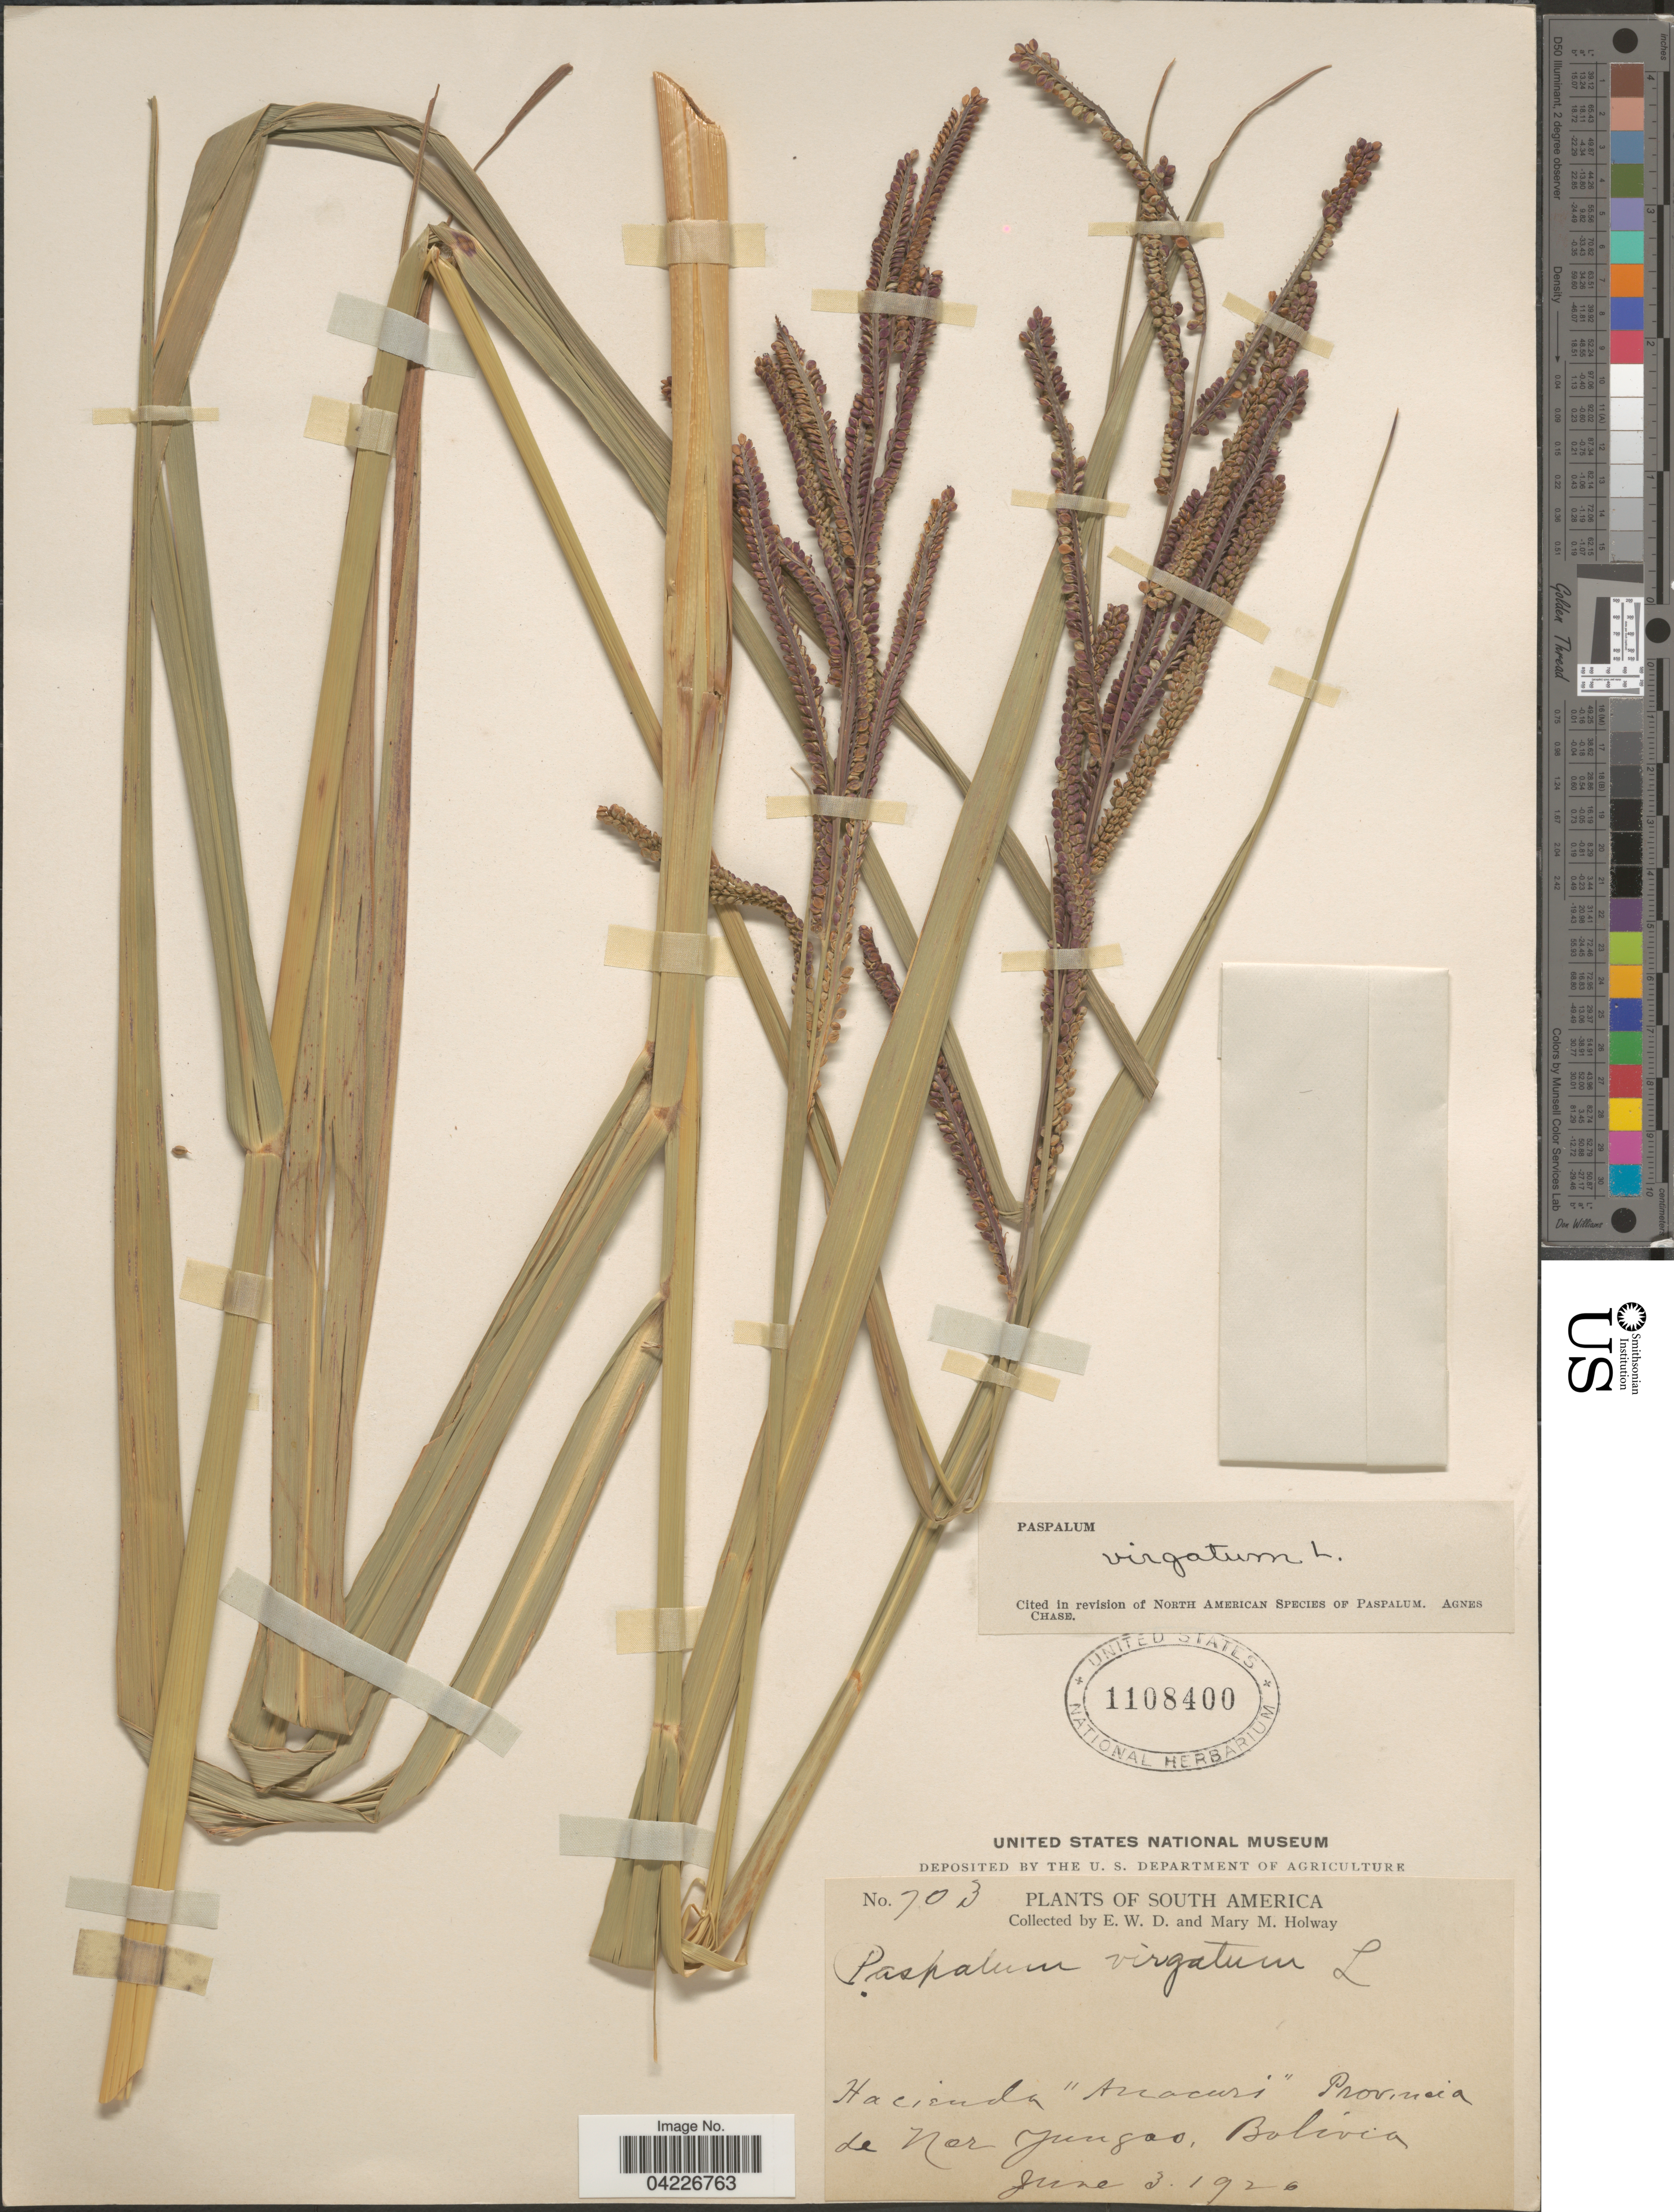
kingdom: Plantae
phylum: Tracheophyta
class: Liliopsida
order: Poales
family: Poaceae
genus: Paspalum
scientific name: Paspalum virgatum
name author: L.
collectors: E. W. D. Holway & M. M. Holway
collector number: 703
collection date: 1926-06-03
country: Bolivia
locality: Hacienda "Aracuri" Provincia de Nor Yungas.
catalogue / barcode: US 1108400